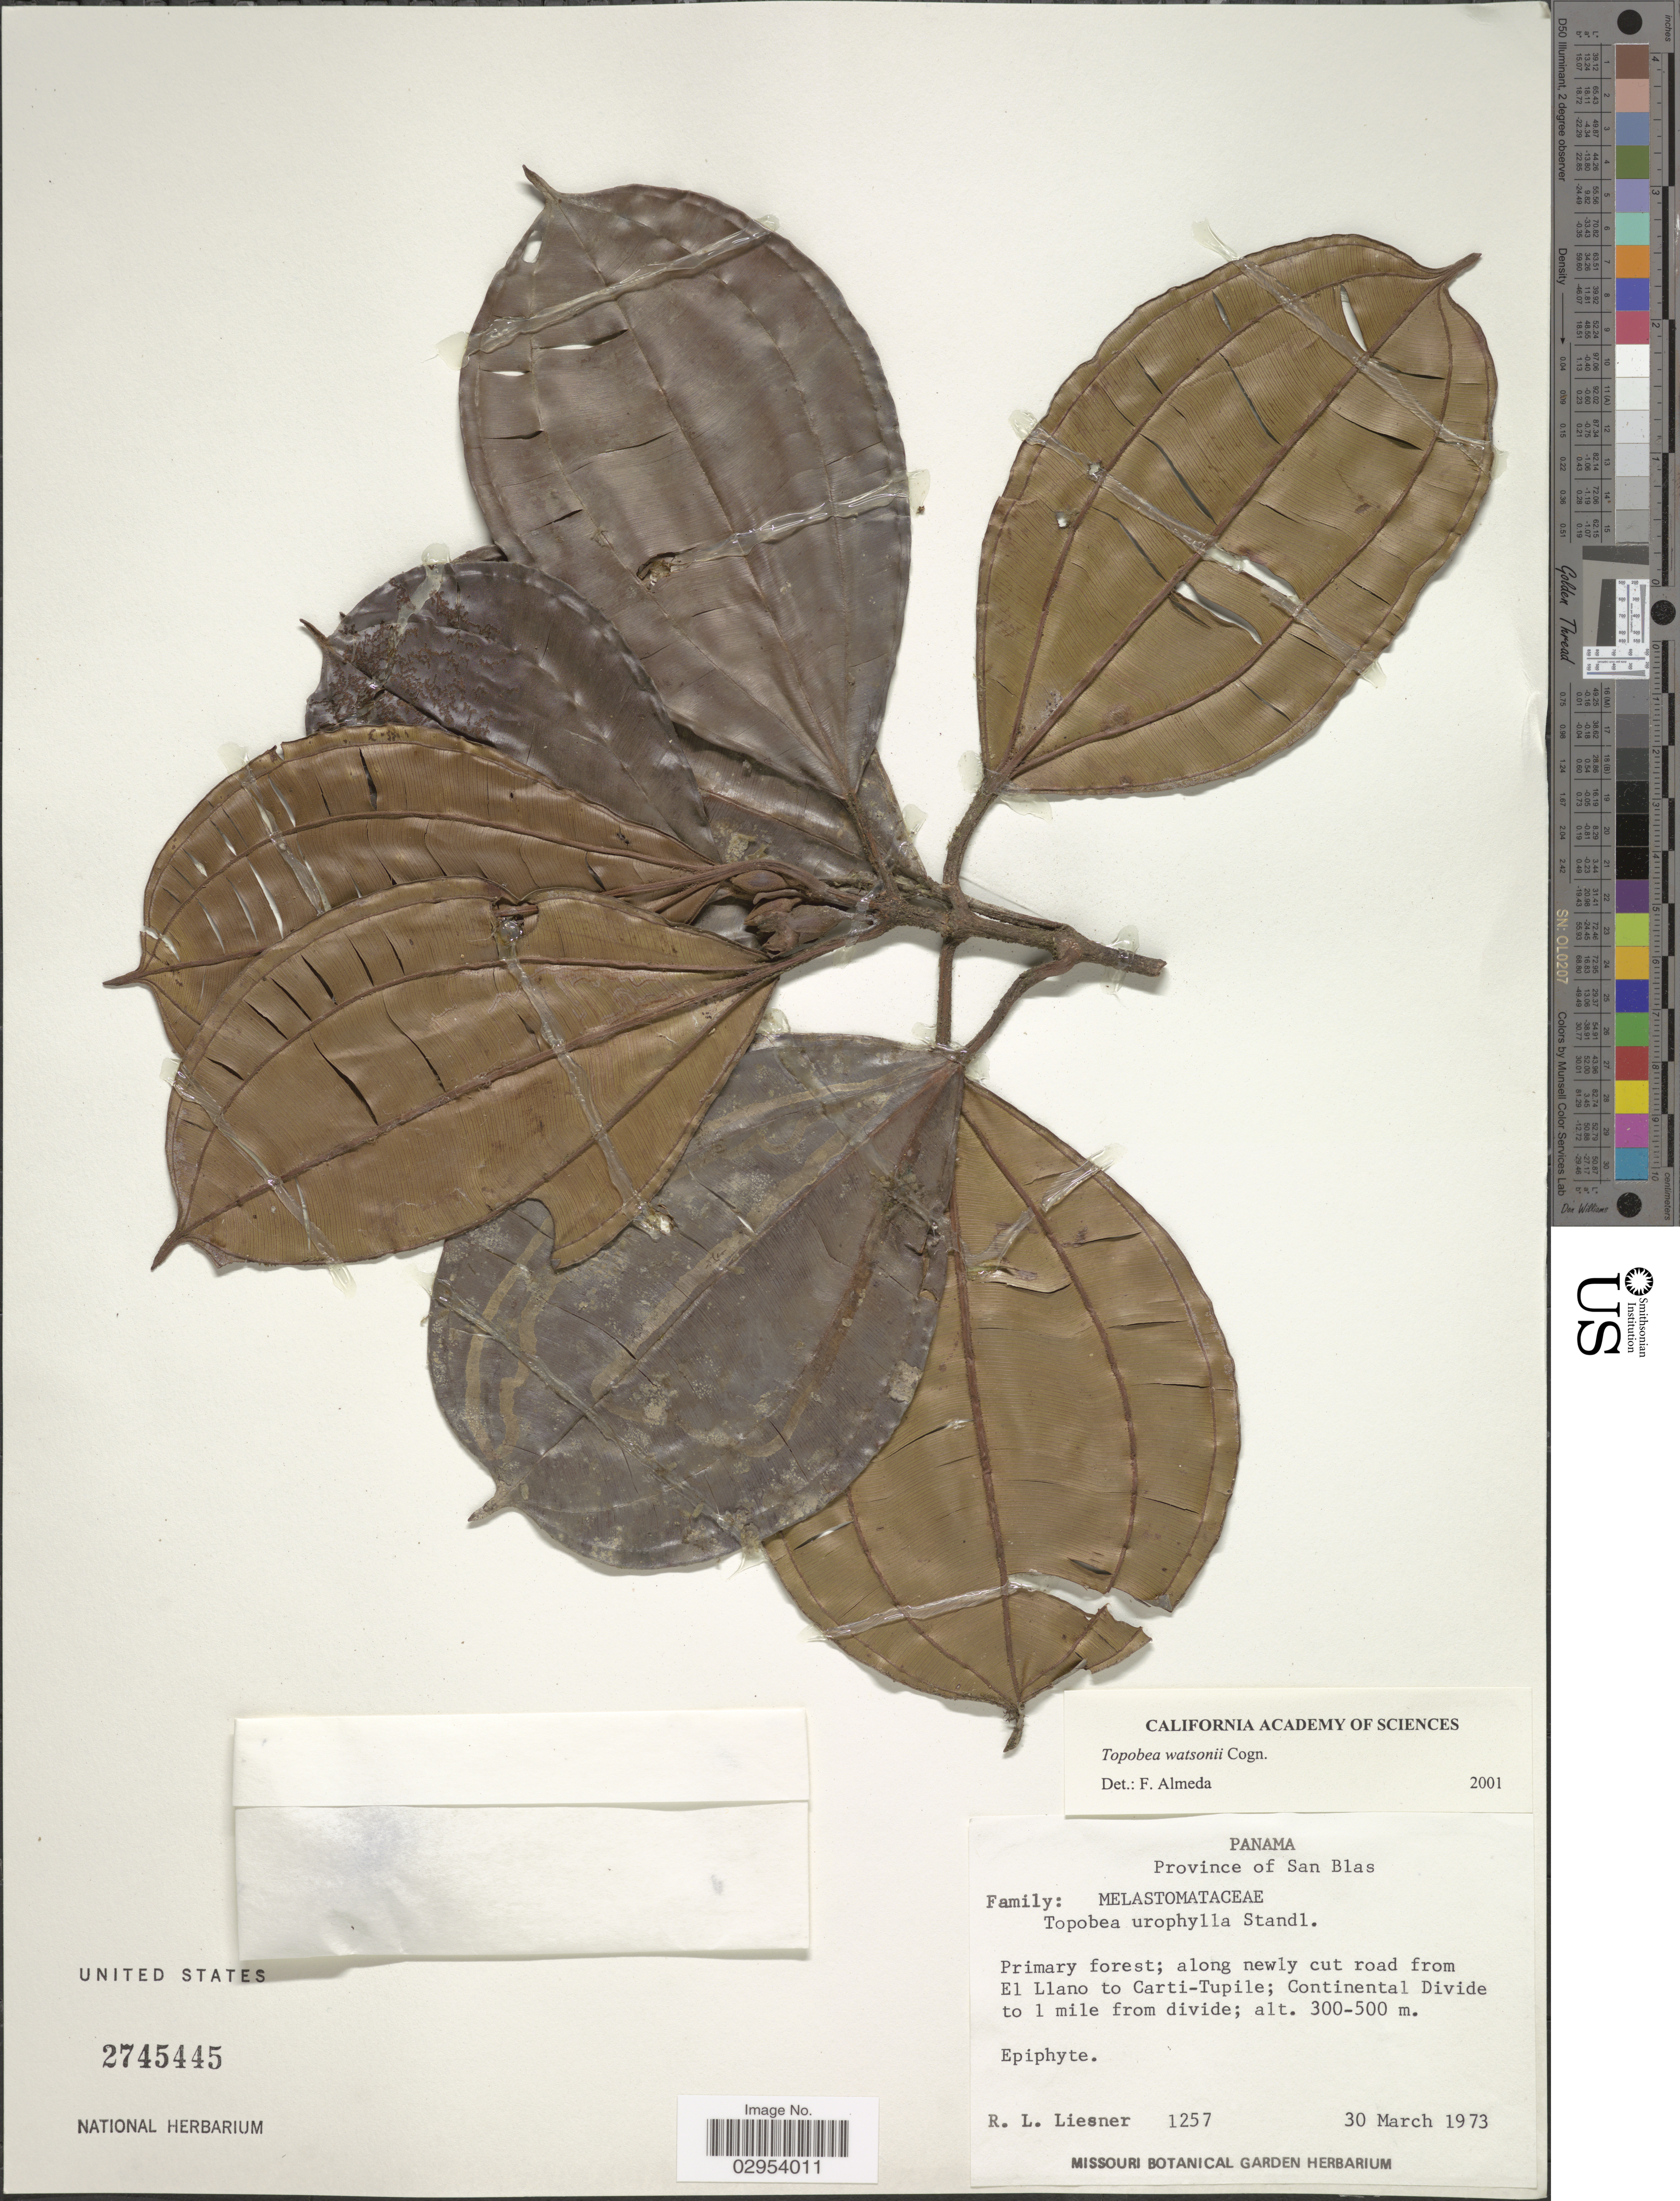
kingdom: Plantae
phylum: Tracheophyta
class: Magnoliopsida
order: Myrtales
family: Melastomataceae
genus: Topobea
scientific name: Topobea watsonii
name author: Cogn.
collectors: R. L. Liesner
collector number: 1257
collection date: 1973-03-30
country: Panama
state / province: Kuna Yala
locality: Province of San Blas. Along newly cut road from El Llano to Carti-Tupile; Continental Divide to 1 mile from divide.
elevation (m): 300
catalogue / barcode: US 2745445